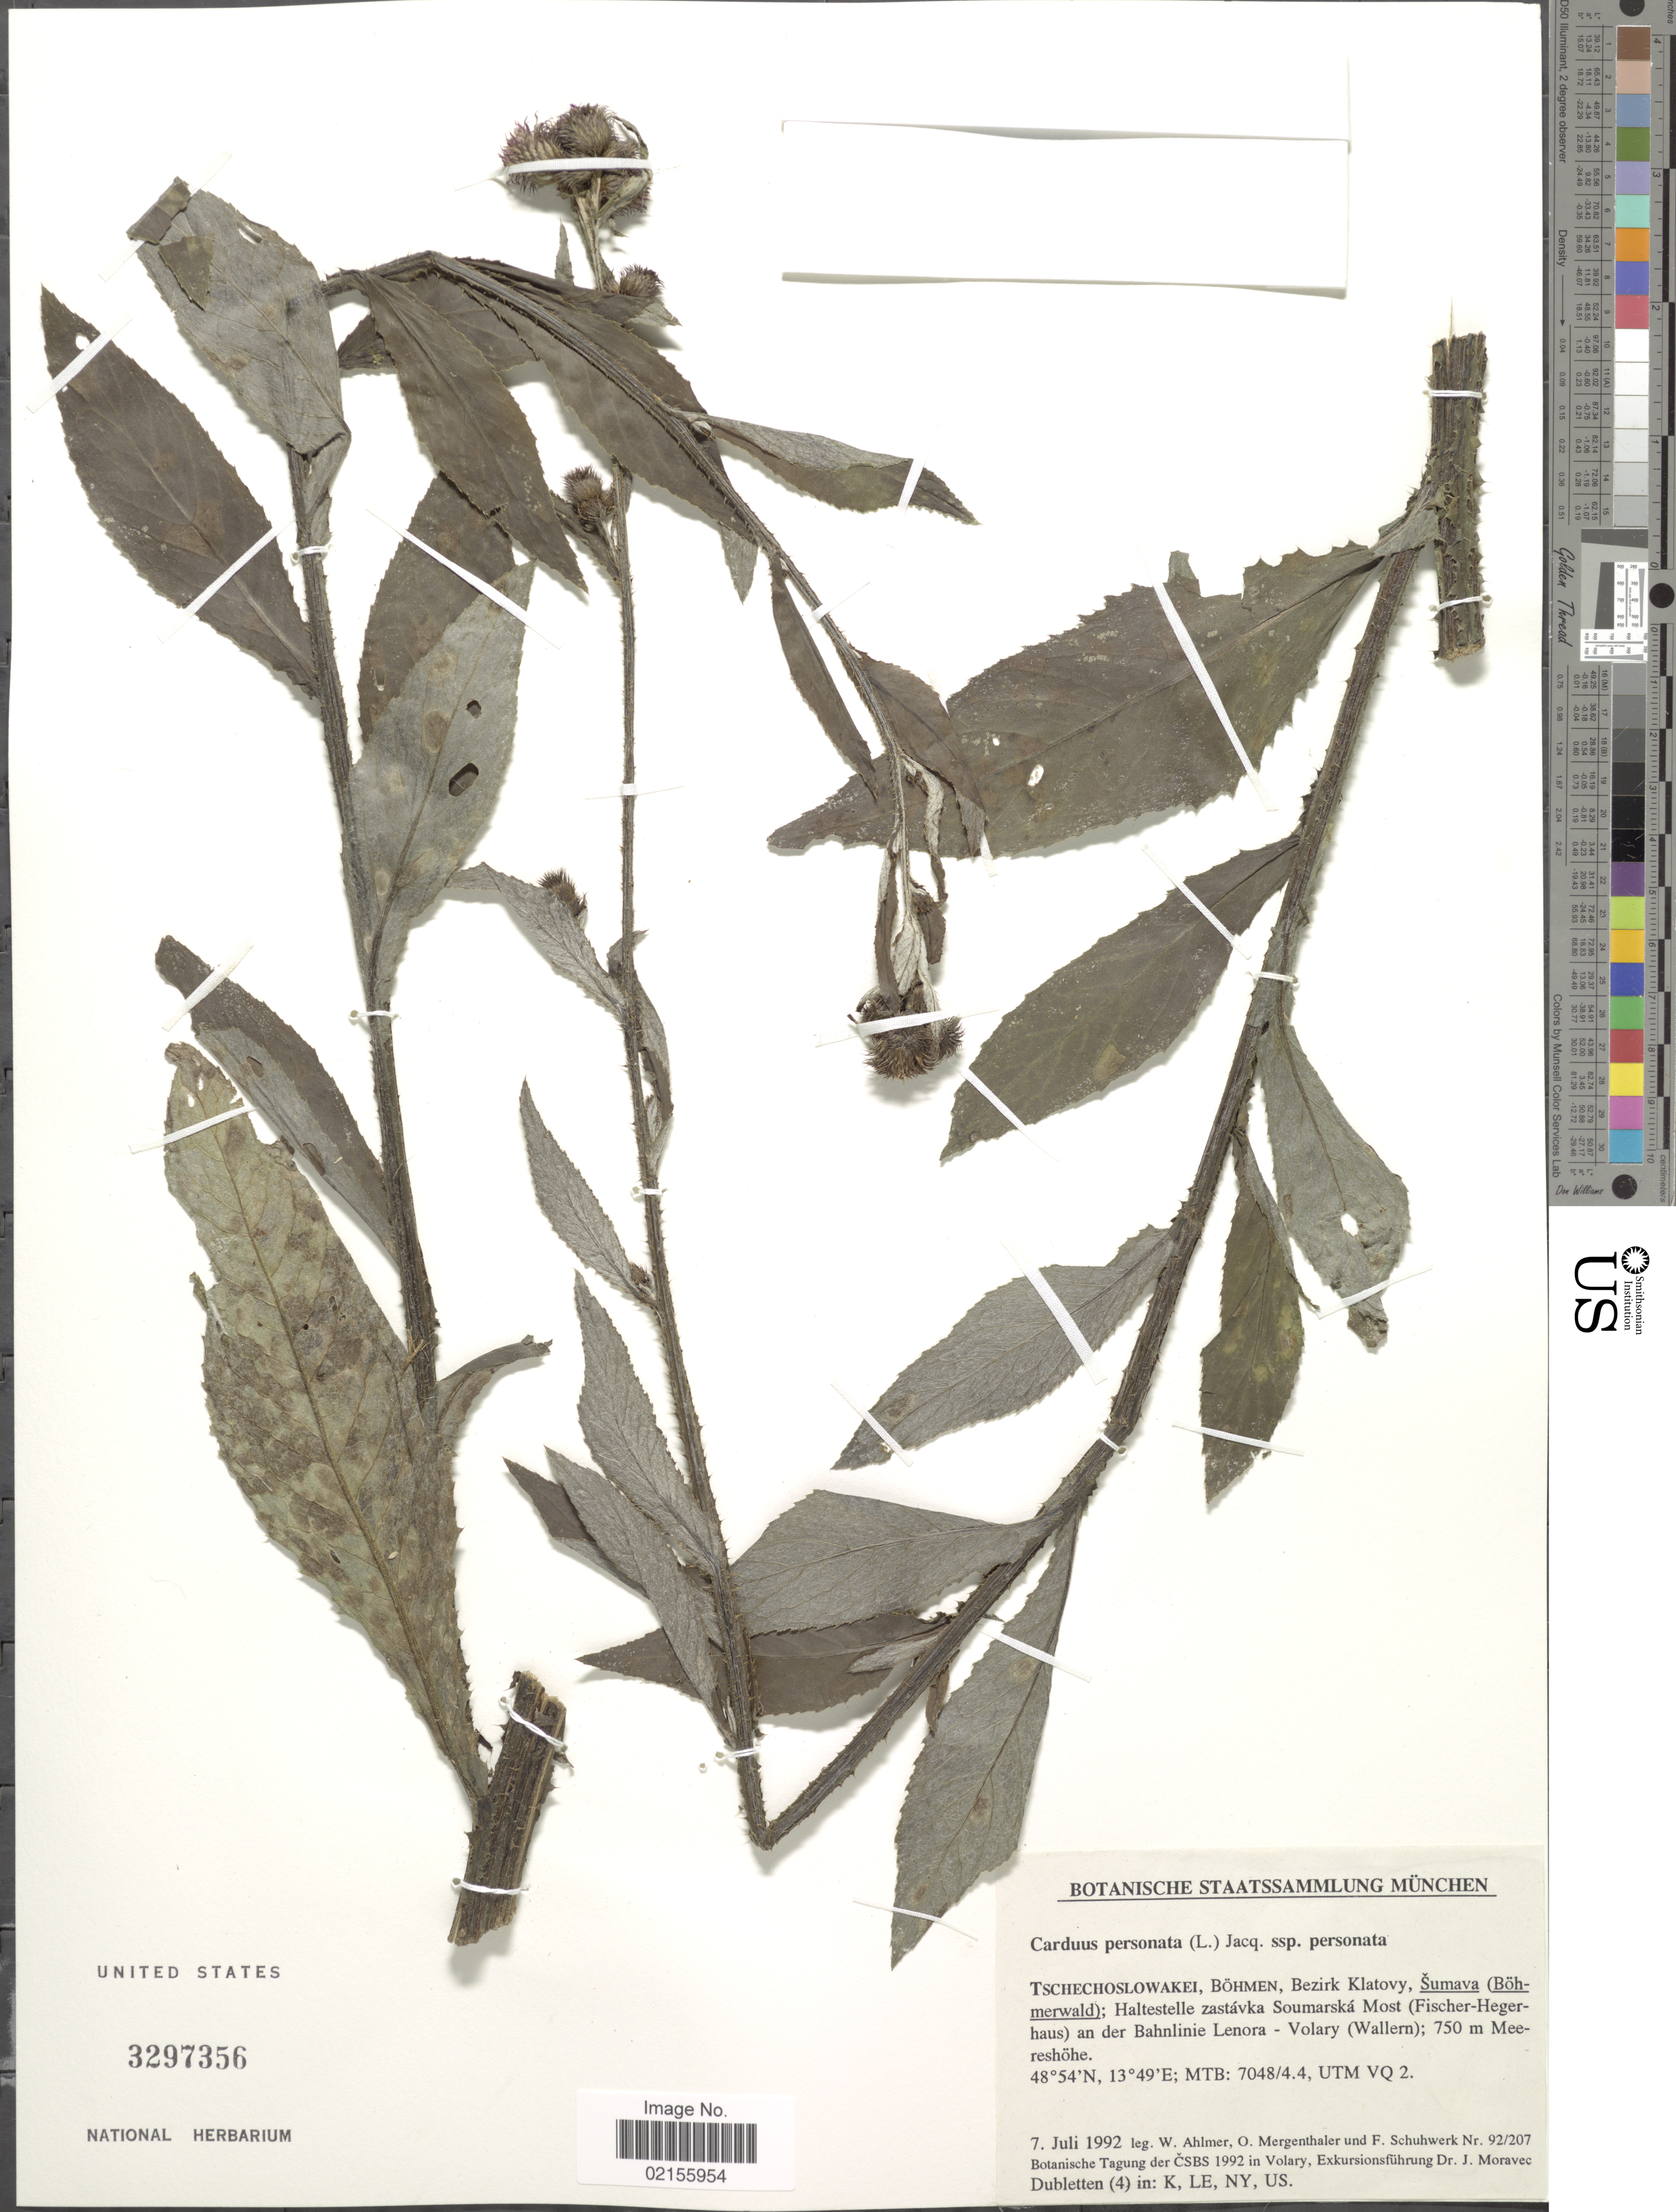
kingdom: Plantae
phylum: Tracheophyta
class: Magnoliopsida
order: Asterales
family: Asteraceae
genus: Carduus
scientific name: Carduus personata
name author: (L.) Jacq.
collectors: W. Ahlmer, O. Mergenthaler & Schuhwerk, F.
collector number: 92/207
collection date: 1992-07-07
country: Czechia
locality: Tscheoslowakei, Böhmen, Bezirk Klatovy, Sumava (Böhmerwald); Haltestelle zastávka Soumarská Most )Fischer-Hegerhaus) an der Bahnlinie Lenora - Volary (Wallen)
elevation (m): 750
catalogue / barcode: US 3297356